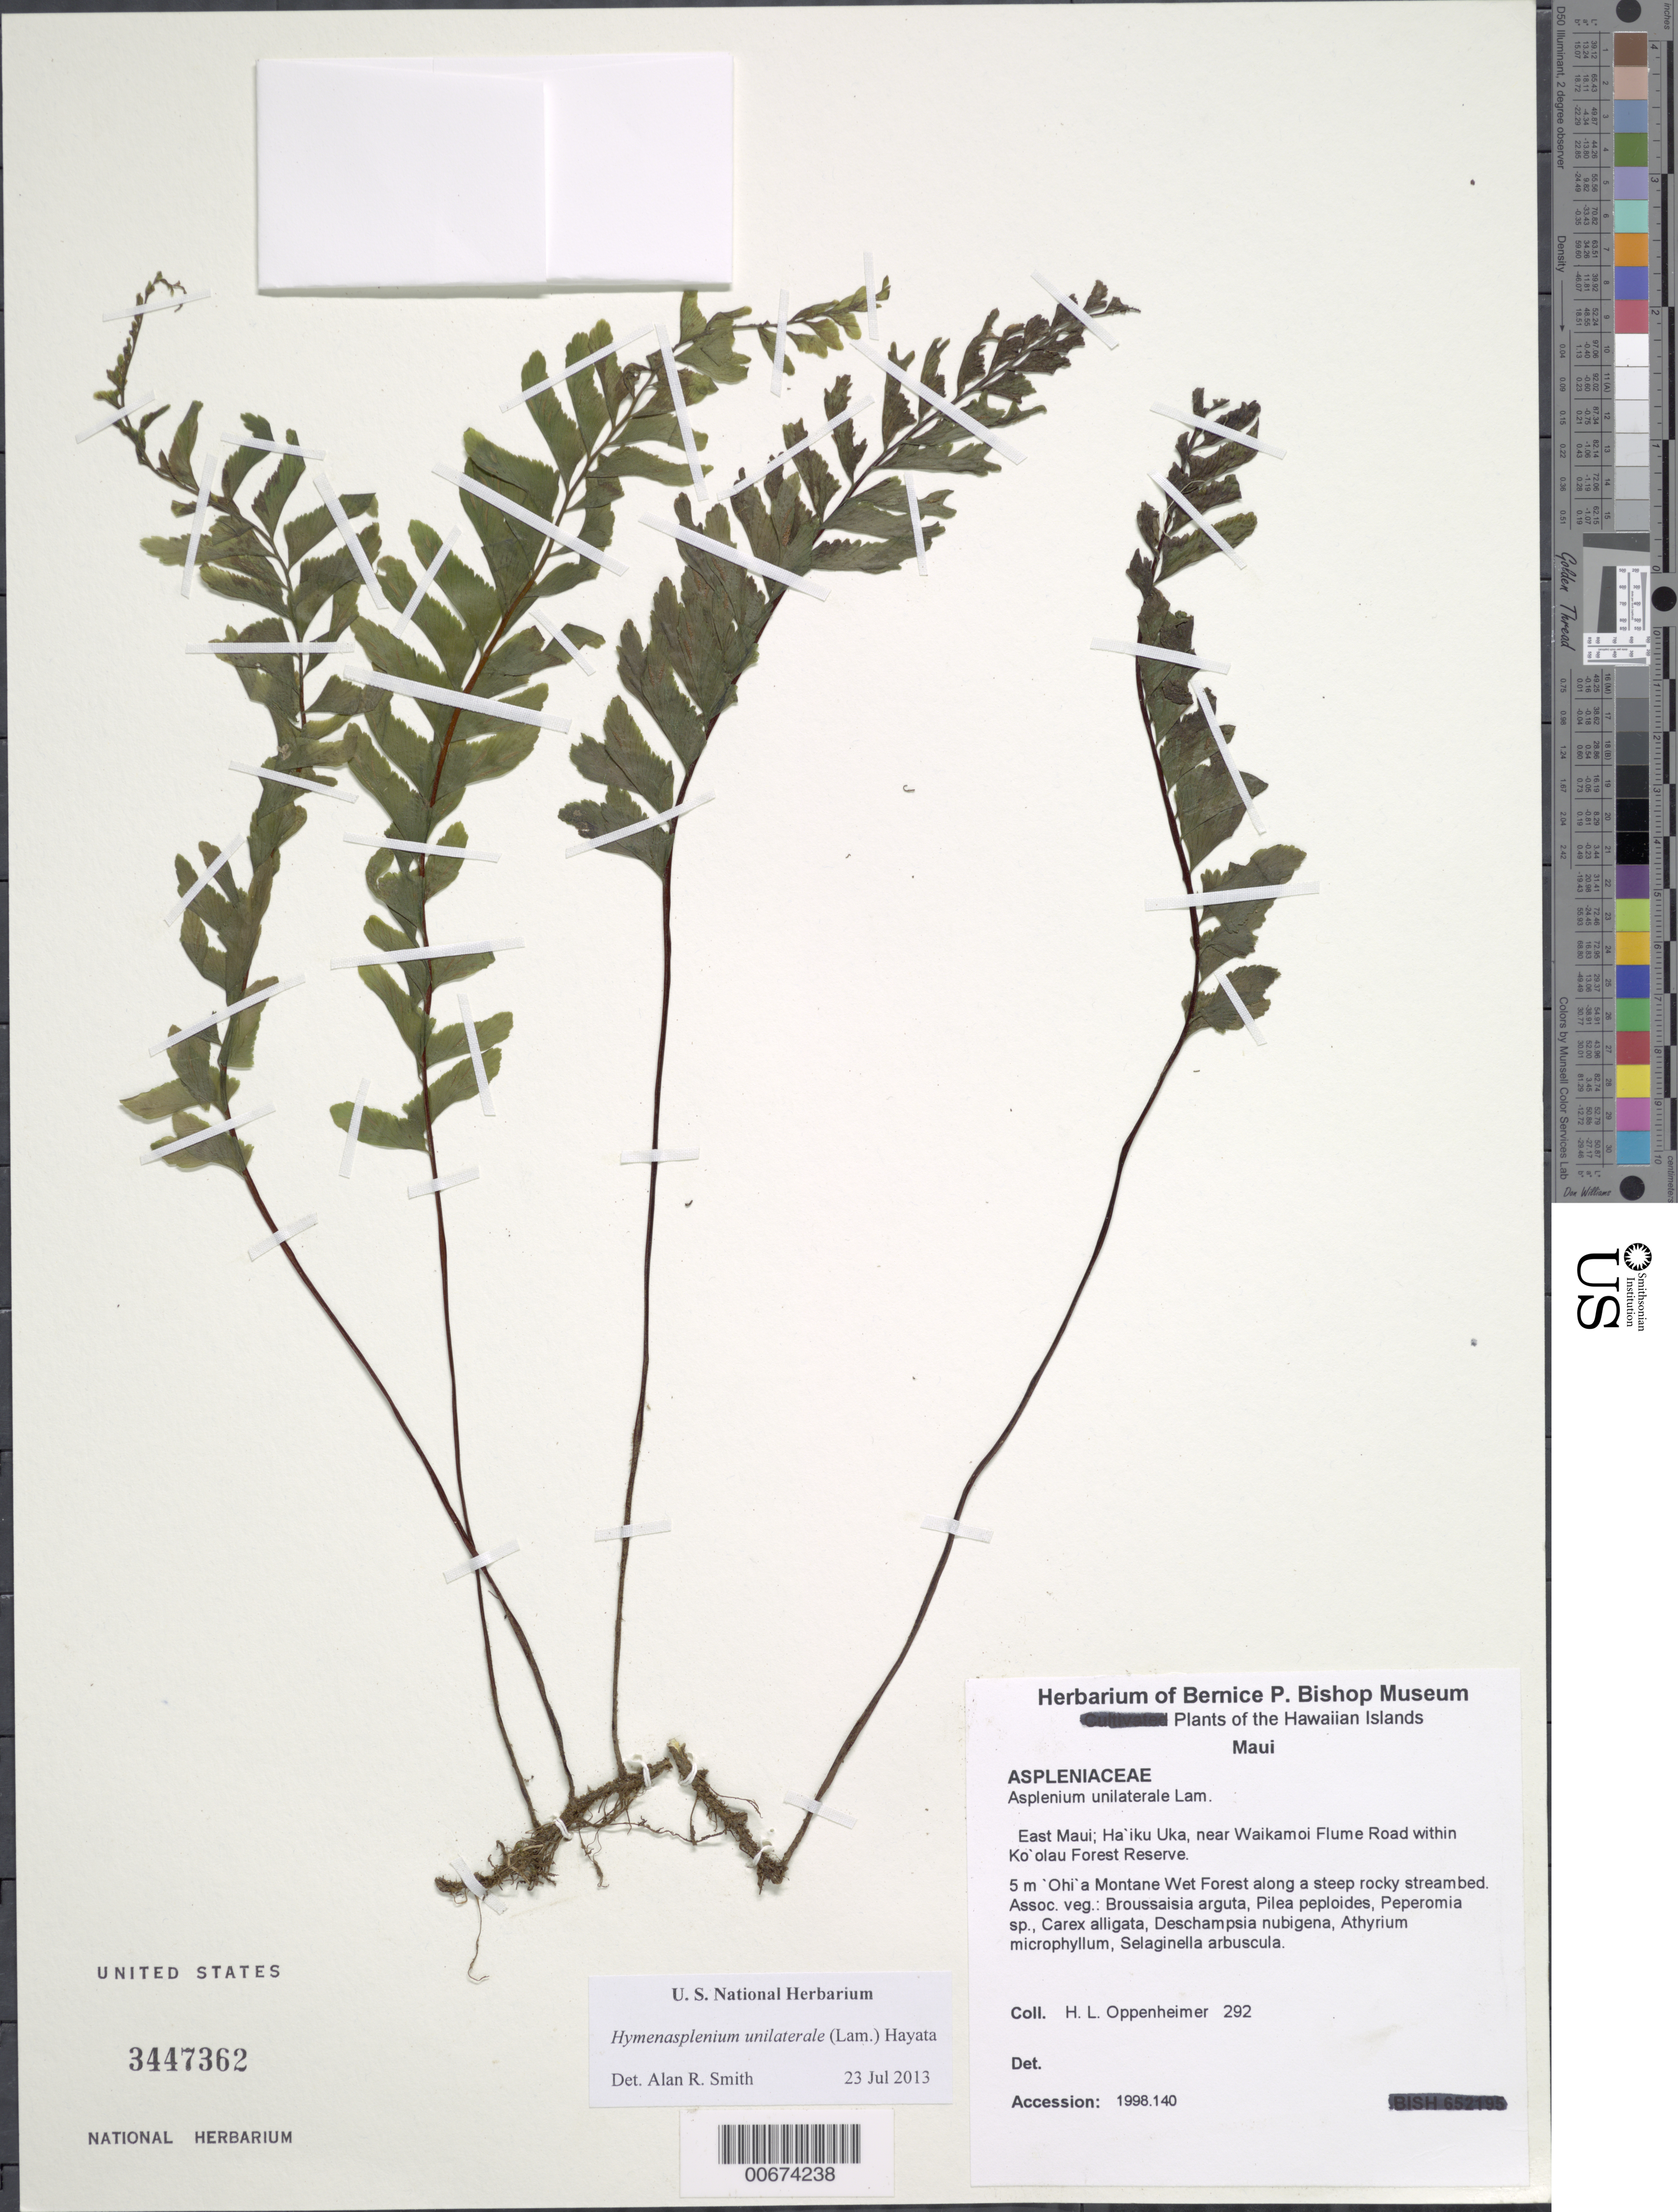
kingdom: Plantae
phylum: Tracheophyta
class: Polypodiopsida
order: Polypodiales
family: Aspleniaceae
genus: Hymenasplenium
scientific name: Hymenasplenium unilaterale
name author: (Lam.) Hayata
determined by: Smith, Alan R., (UC)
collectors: H. L. Oppenheimer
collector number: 292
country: United States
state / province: Hawaii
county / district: Maui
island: Maui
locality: E Maui; Ha'iku Uka, near Waikamoi Flume Road with Ko'olau Forest Reserve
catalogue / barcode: US 3447362